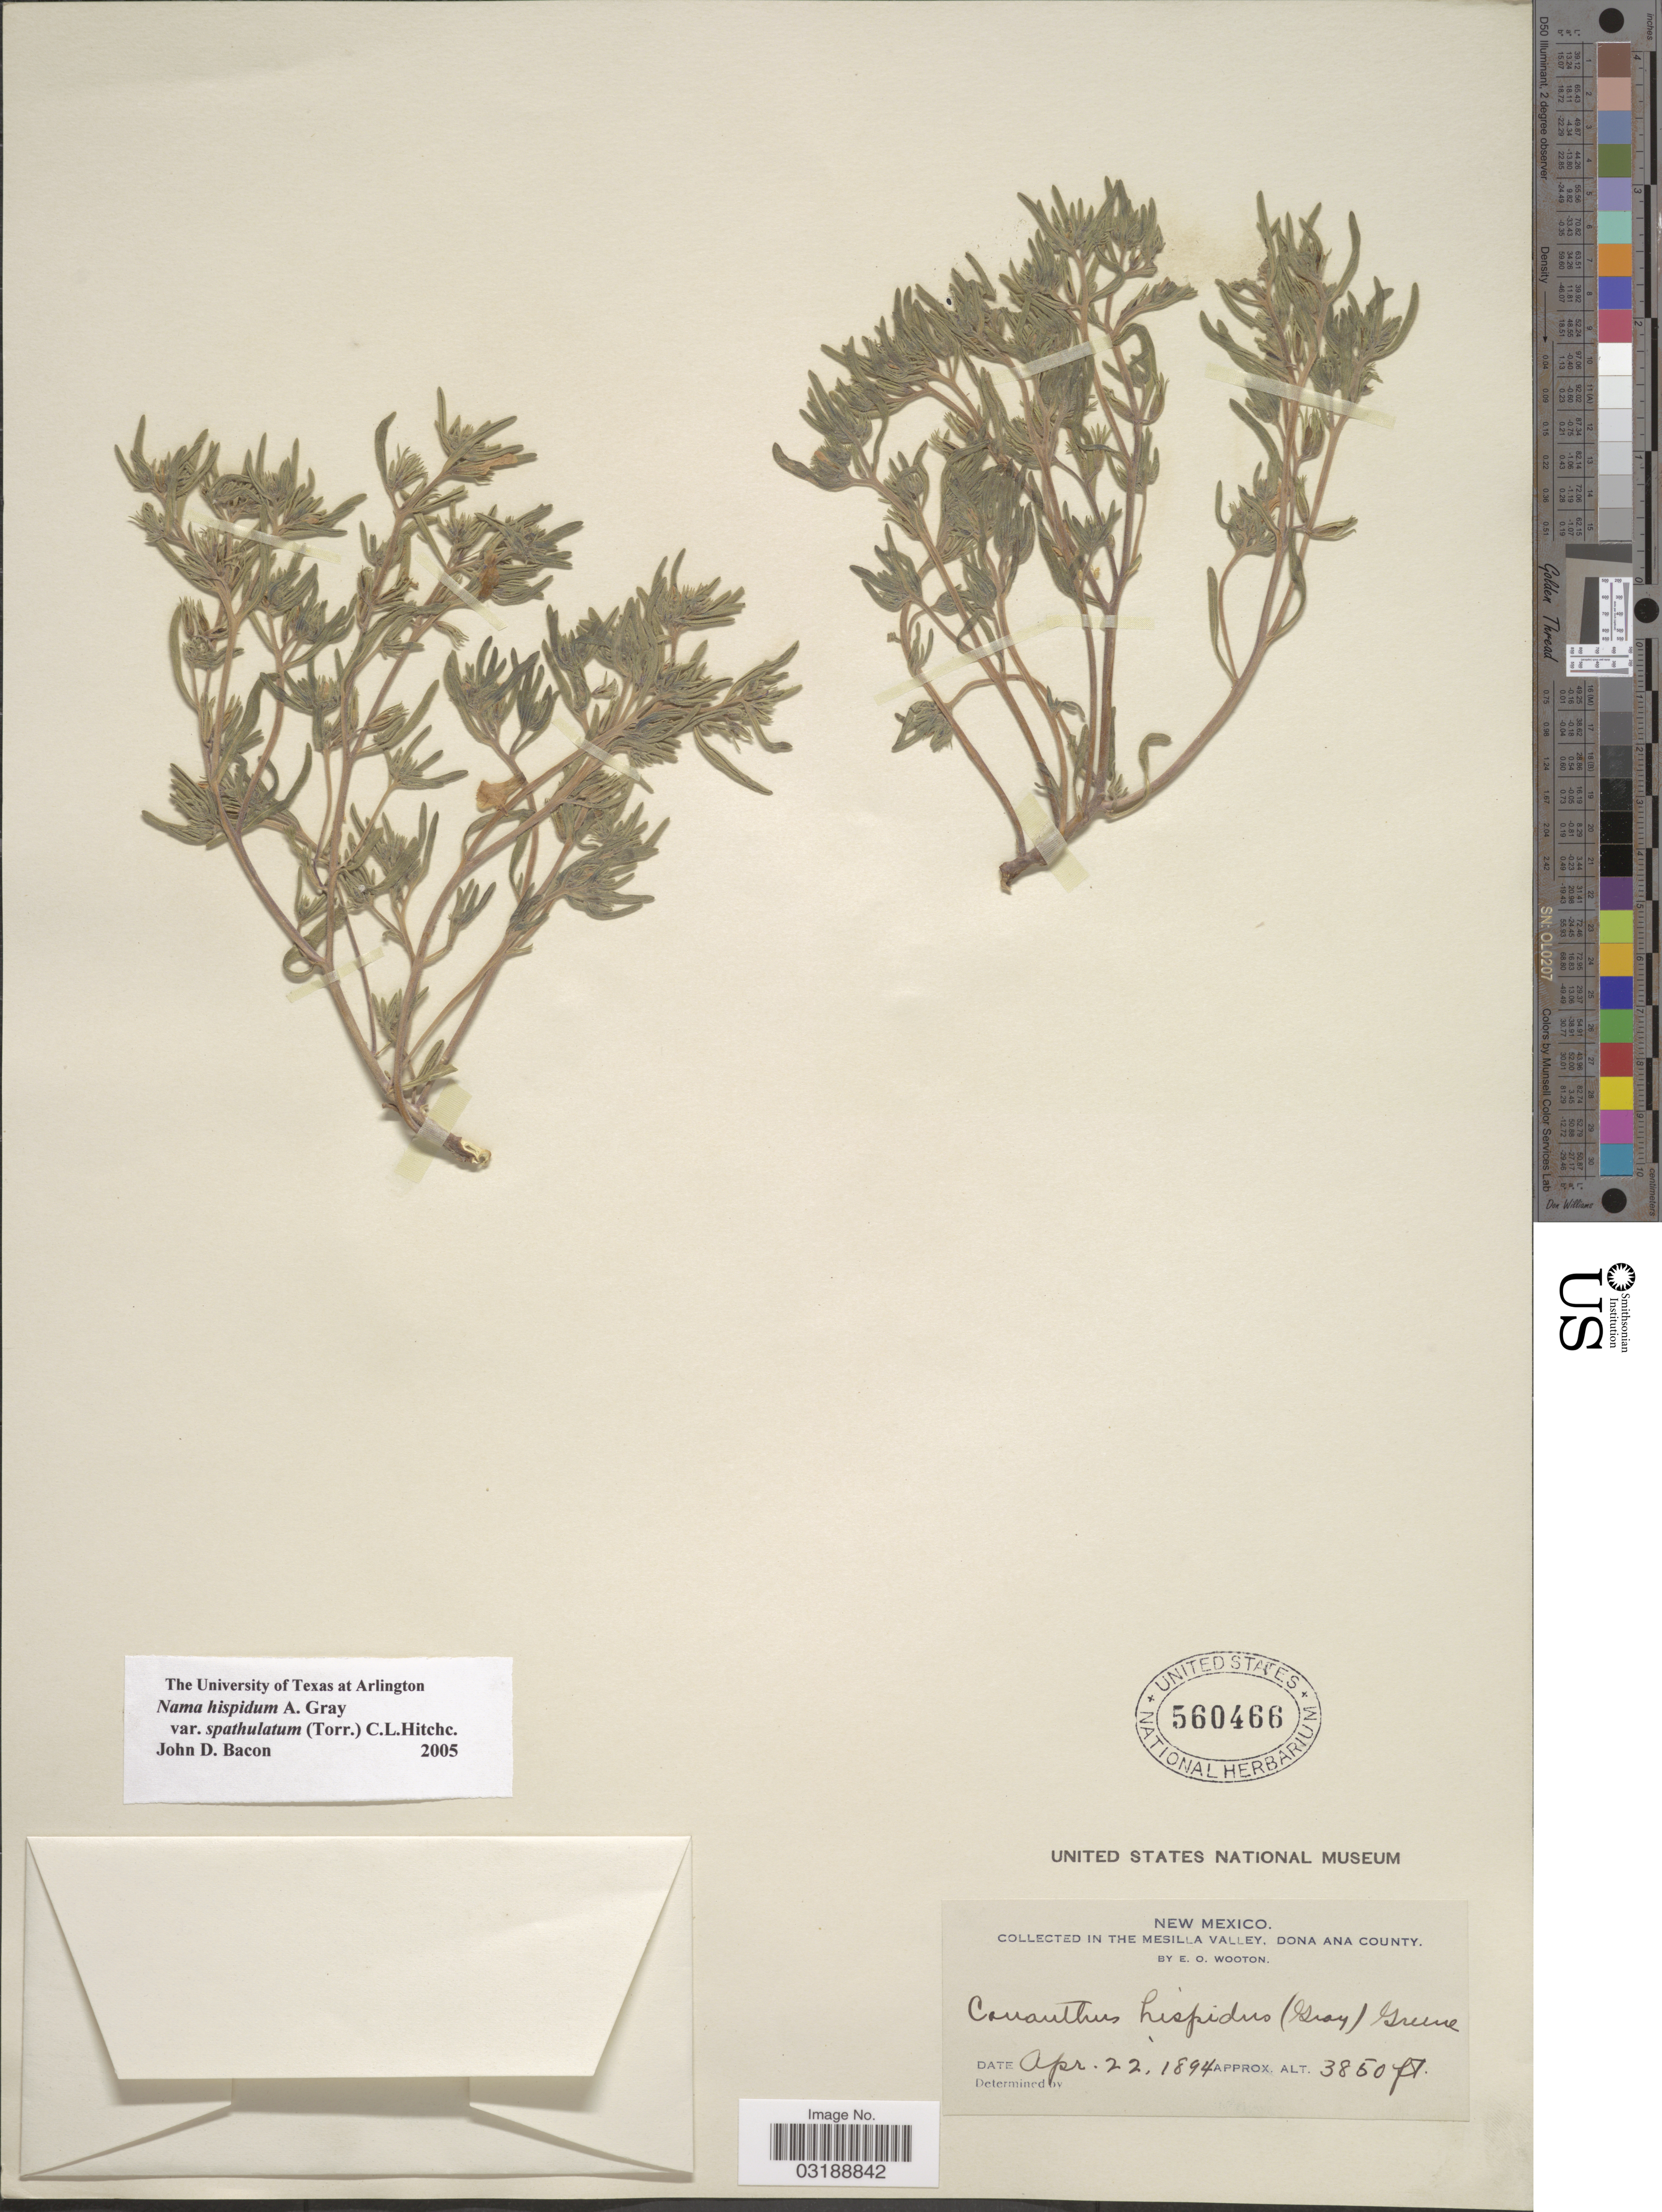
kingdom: Plantae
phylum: Tracheophyta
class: Magnoliopsida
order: Boraginales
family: Namaceae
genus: Nama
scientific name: Nama hispida var. spathulatum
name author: (Torr.) C.L. Hitchc.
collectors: E. O. Wooton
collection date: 1894-04-22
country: United States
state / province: New Mexico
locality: Collected in the Mesilla Valley, Dona Ana County.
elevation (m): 1173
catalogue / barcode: US 560466